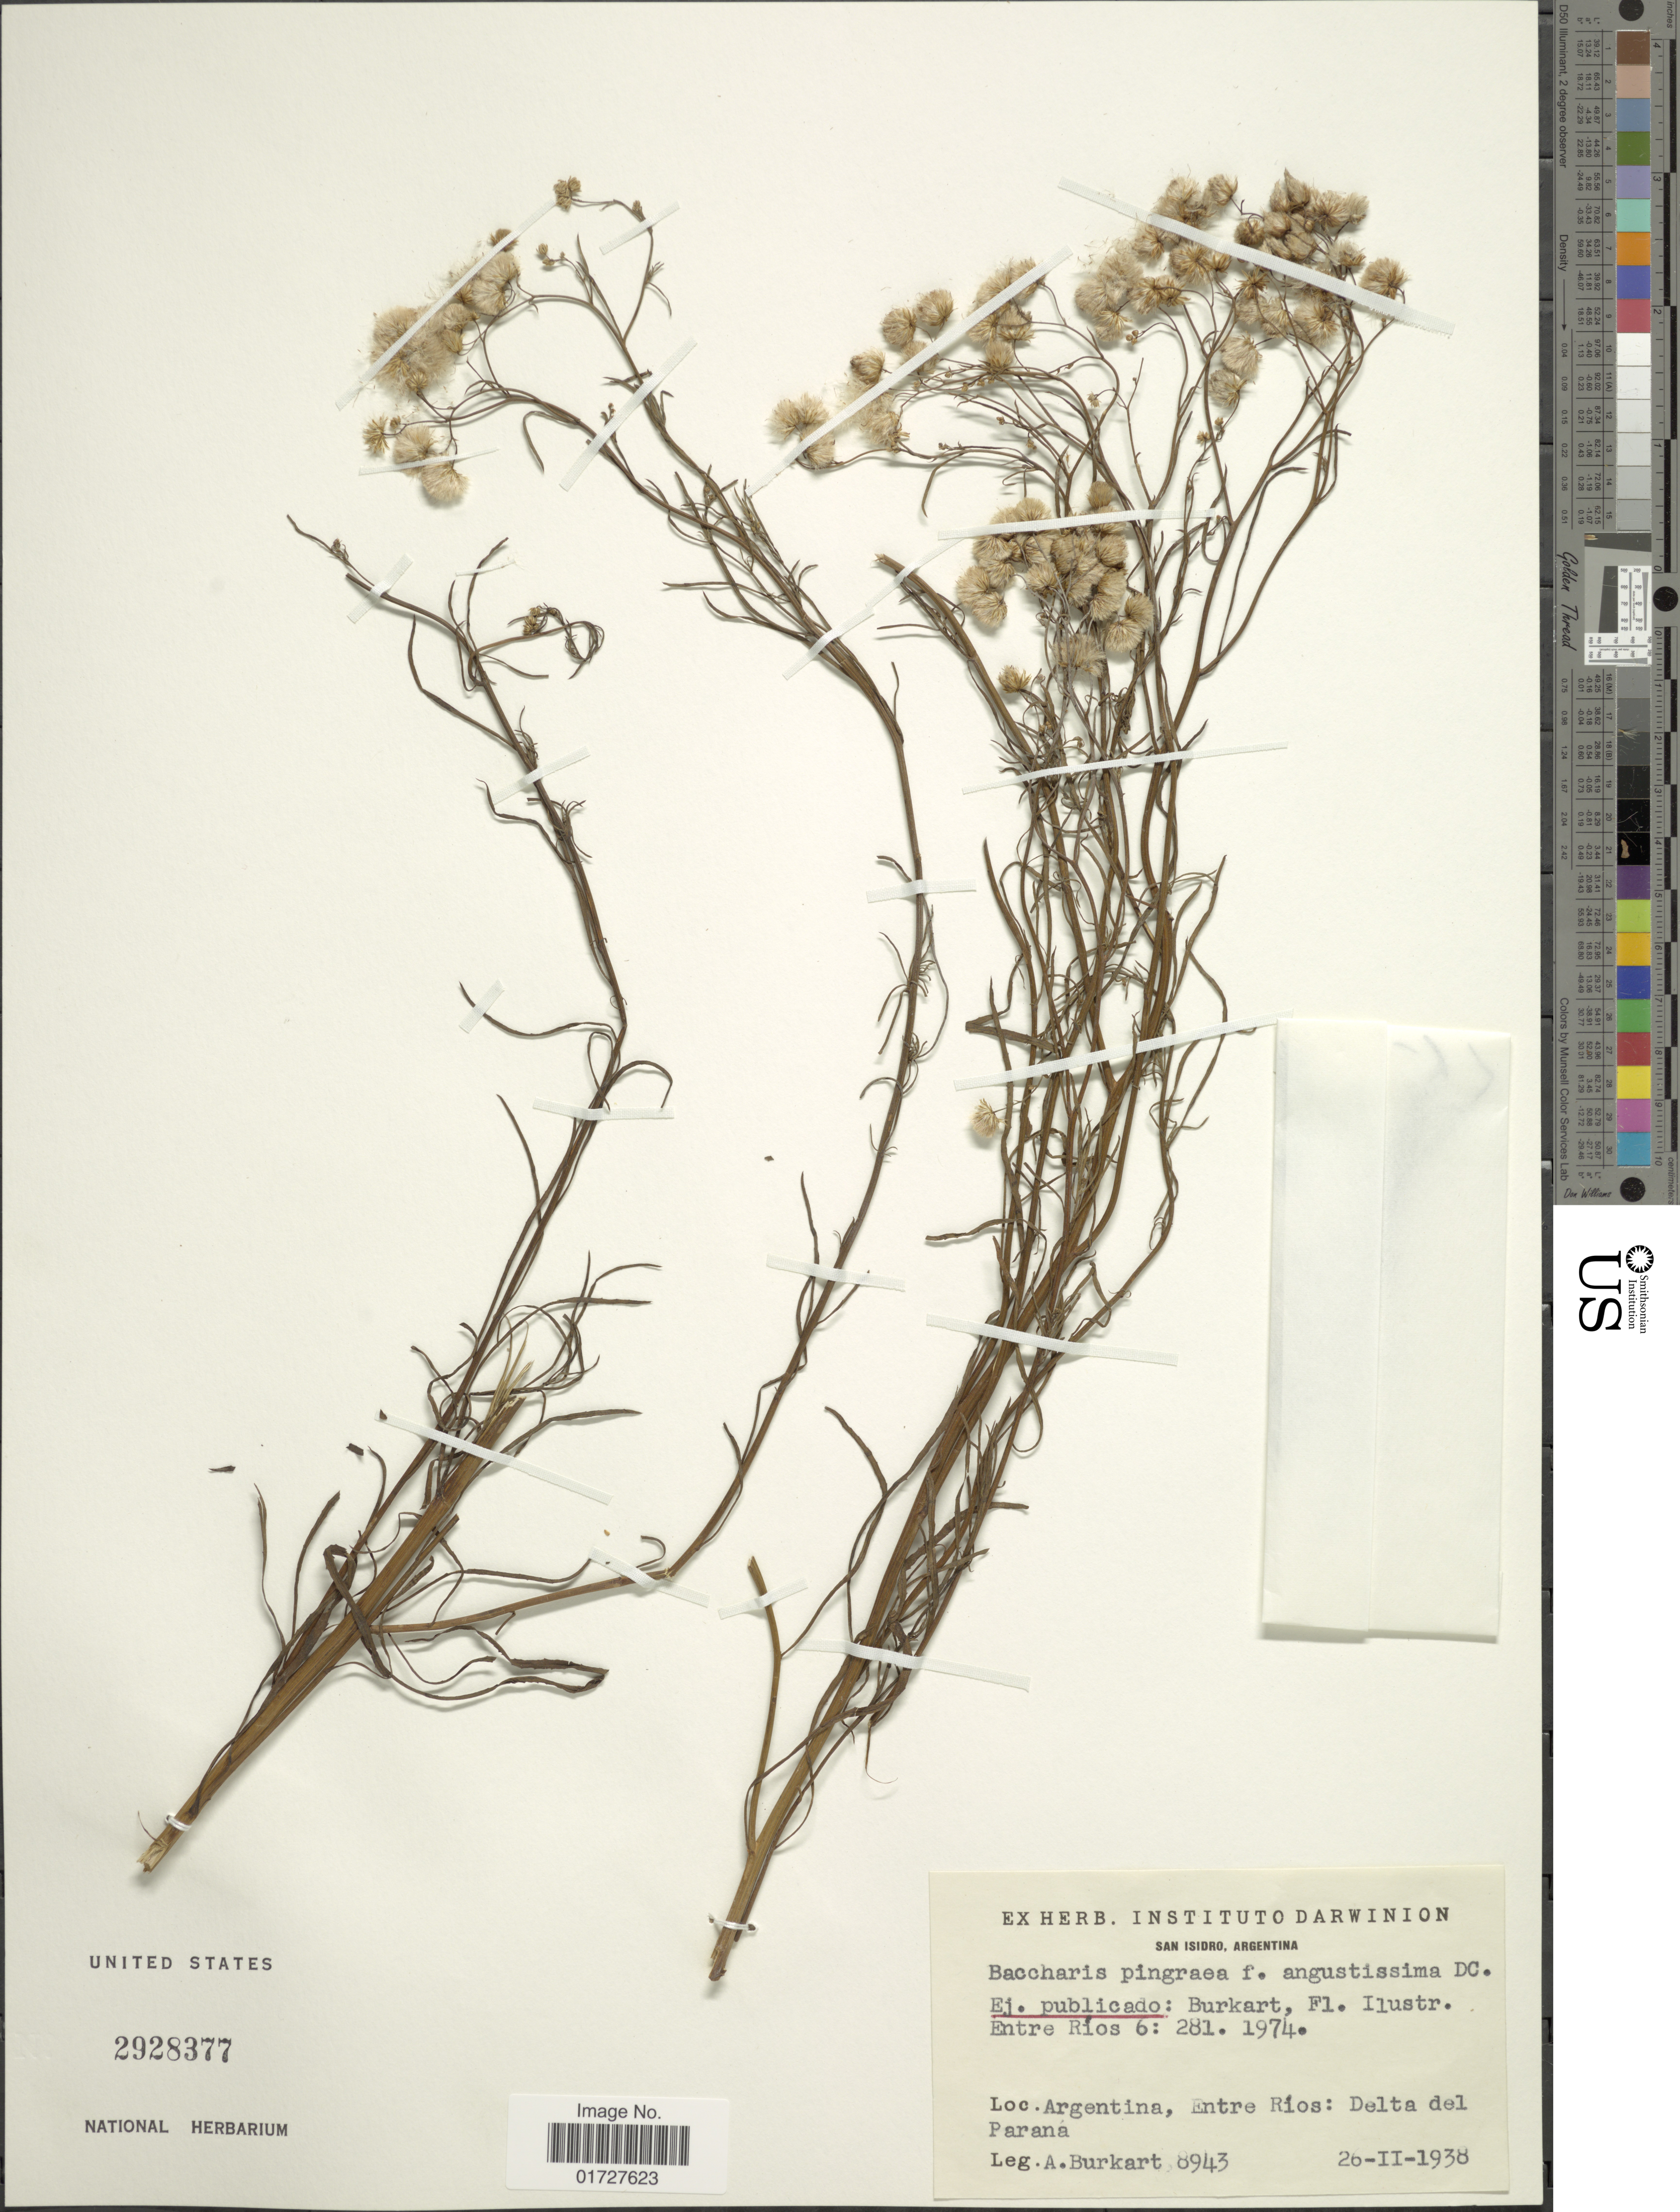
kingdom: Plantae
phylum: Tracheophyta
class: Magnoliopsida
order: Asterales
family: Asteraceae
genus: Baccharis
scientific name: Baccharis pingraea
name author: DC.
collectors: A. E. Burkart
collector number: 8943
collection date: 1938-02-26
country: Argentina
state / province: Entre Rios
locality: Delta del Parana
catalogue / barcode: US 2928377